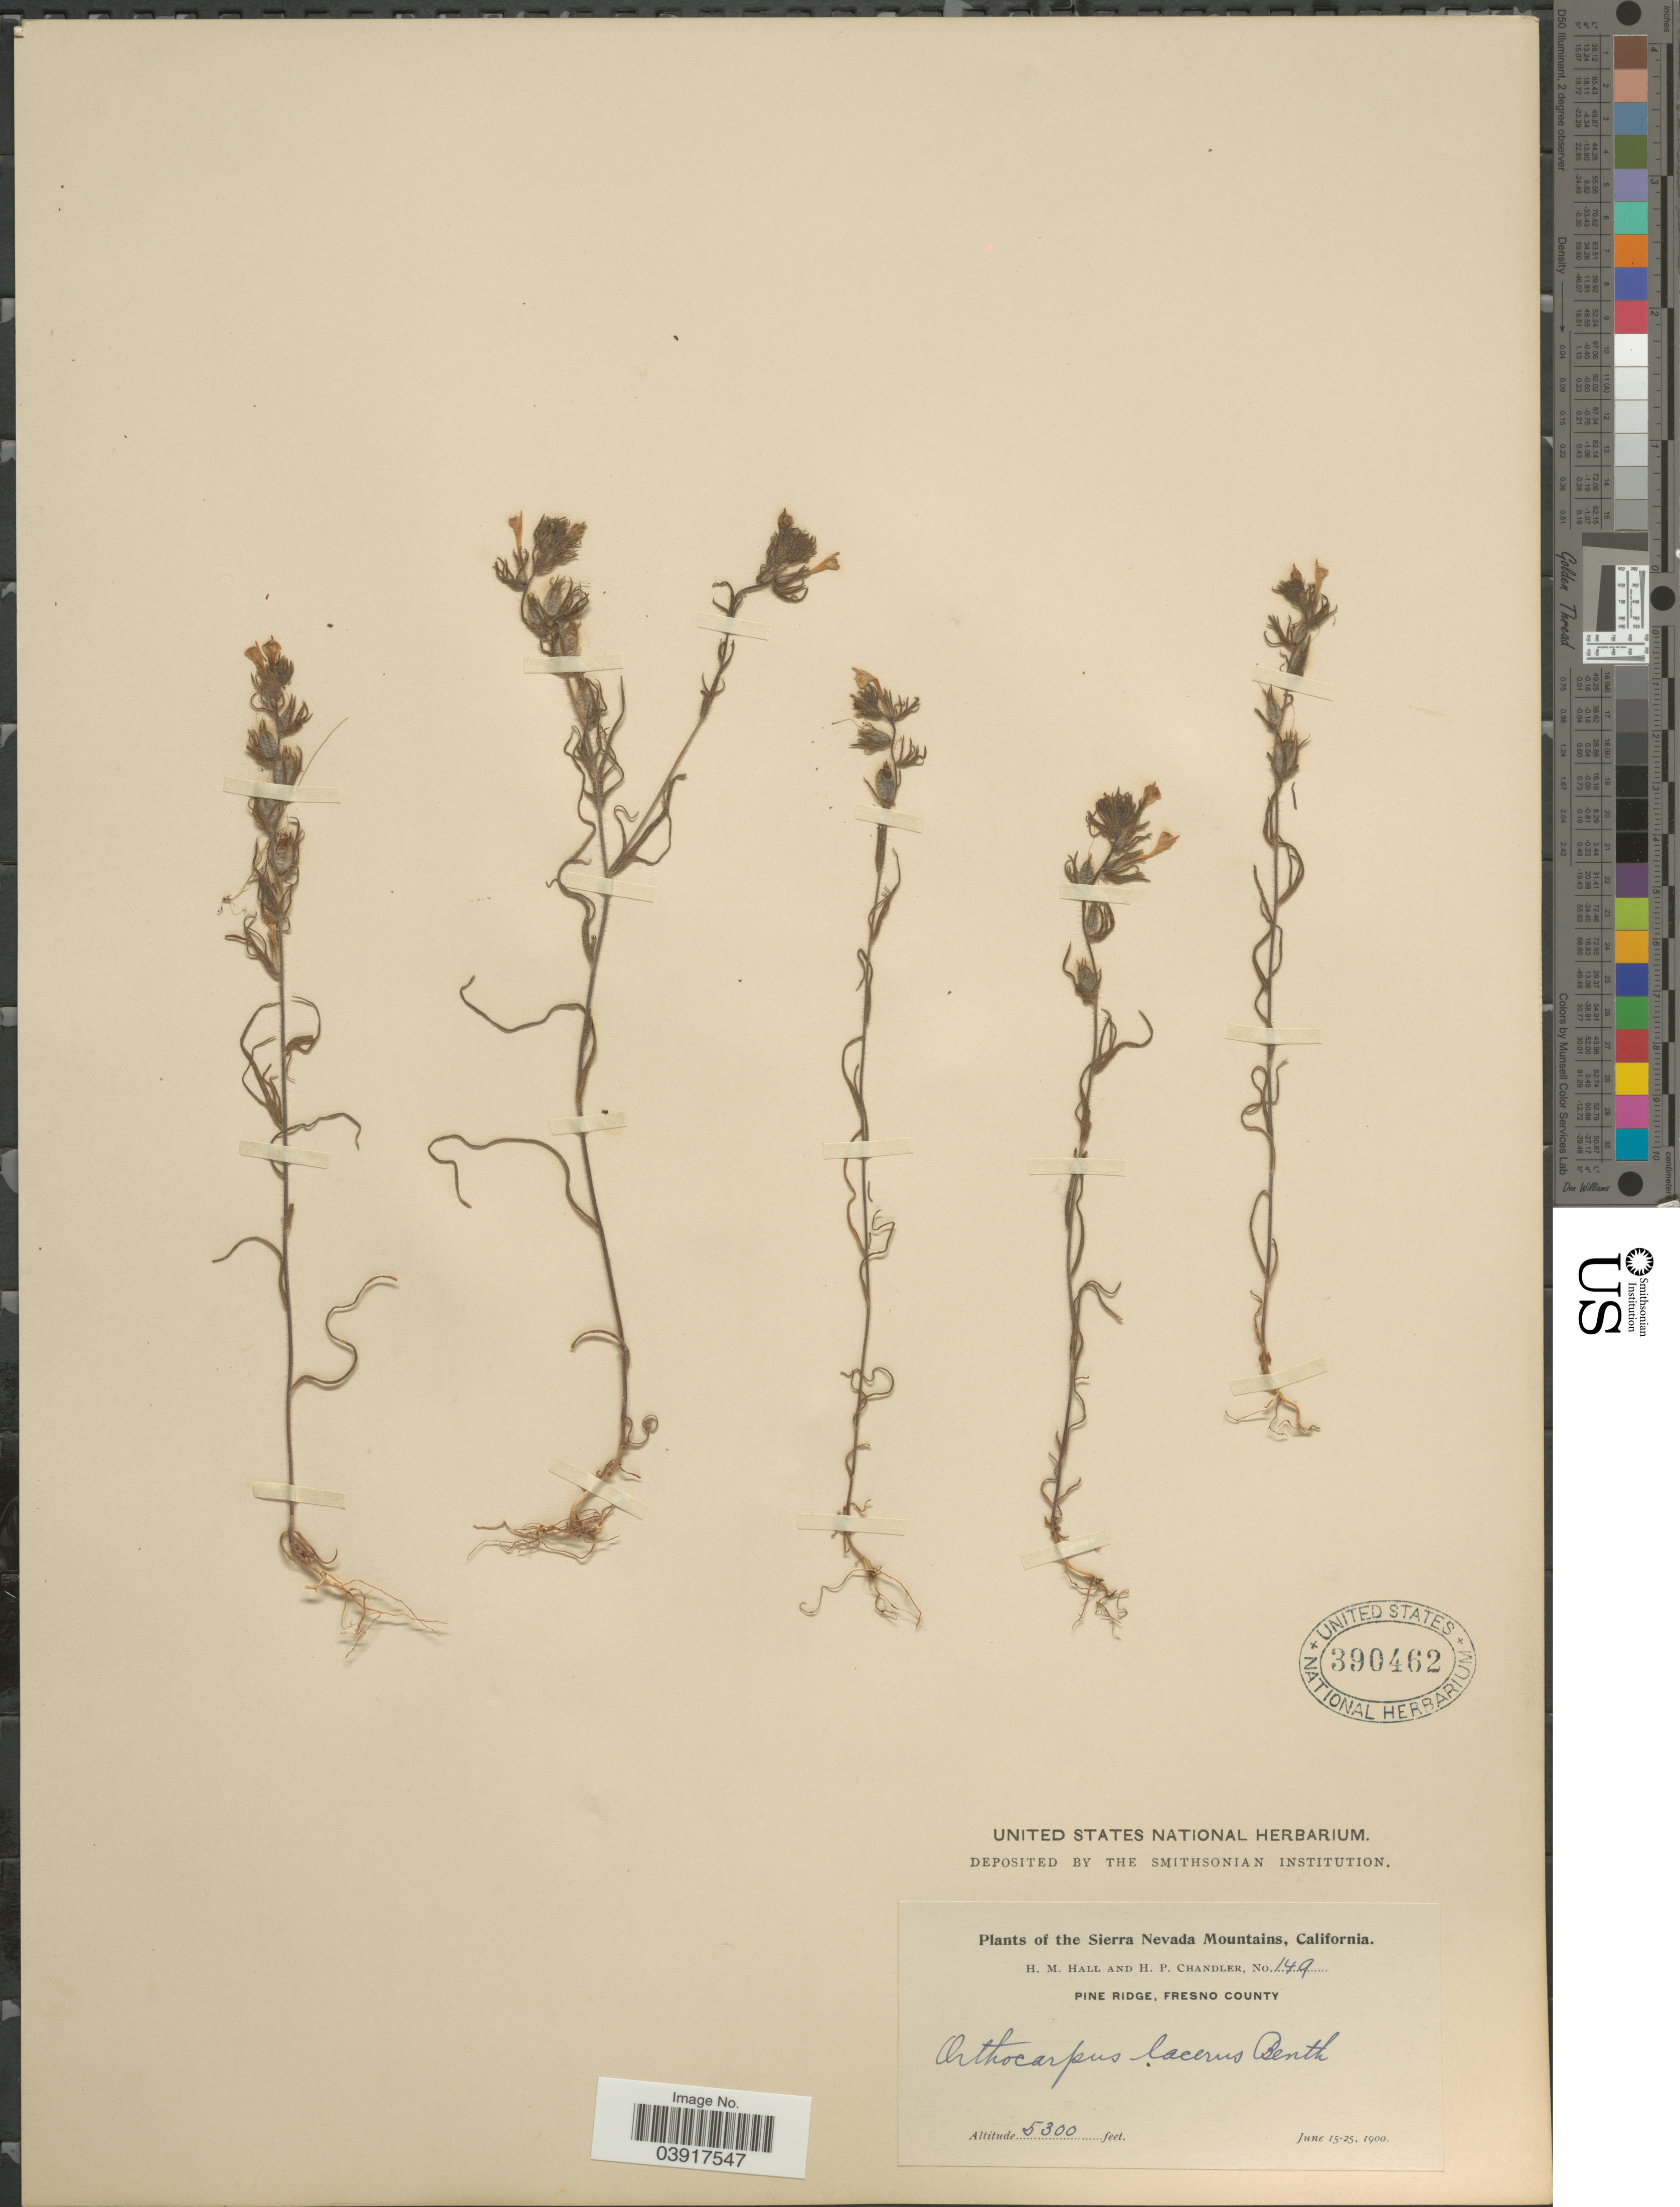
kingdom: Plantae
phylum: Tracheophyta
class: Magnoliopsida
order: Lamiales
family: Orobanchaceae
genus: Orthocarpus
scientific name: Orthocarpus lacerus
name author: Benth.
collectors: H. M. Hall & H. Chandler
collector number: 149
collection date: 1900-06-15/1900-06-25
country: United States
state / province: California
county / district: Fresno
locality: The Sierra Nevada Mountains. Pine Ridge, Fresno County.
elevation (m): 1615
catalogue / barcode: US 390462